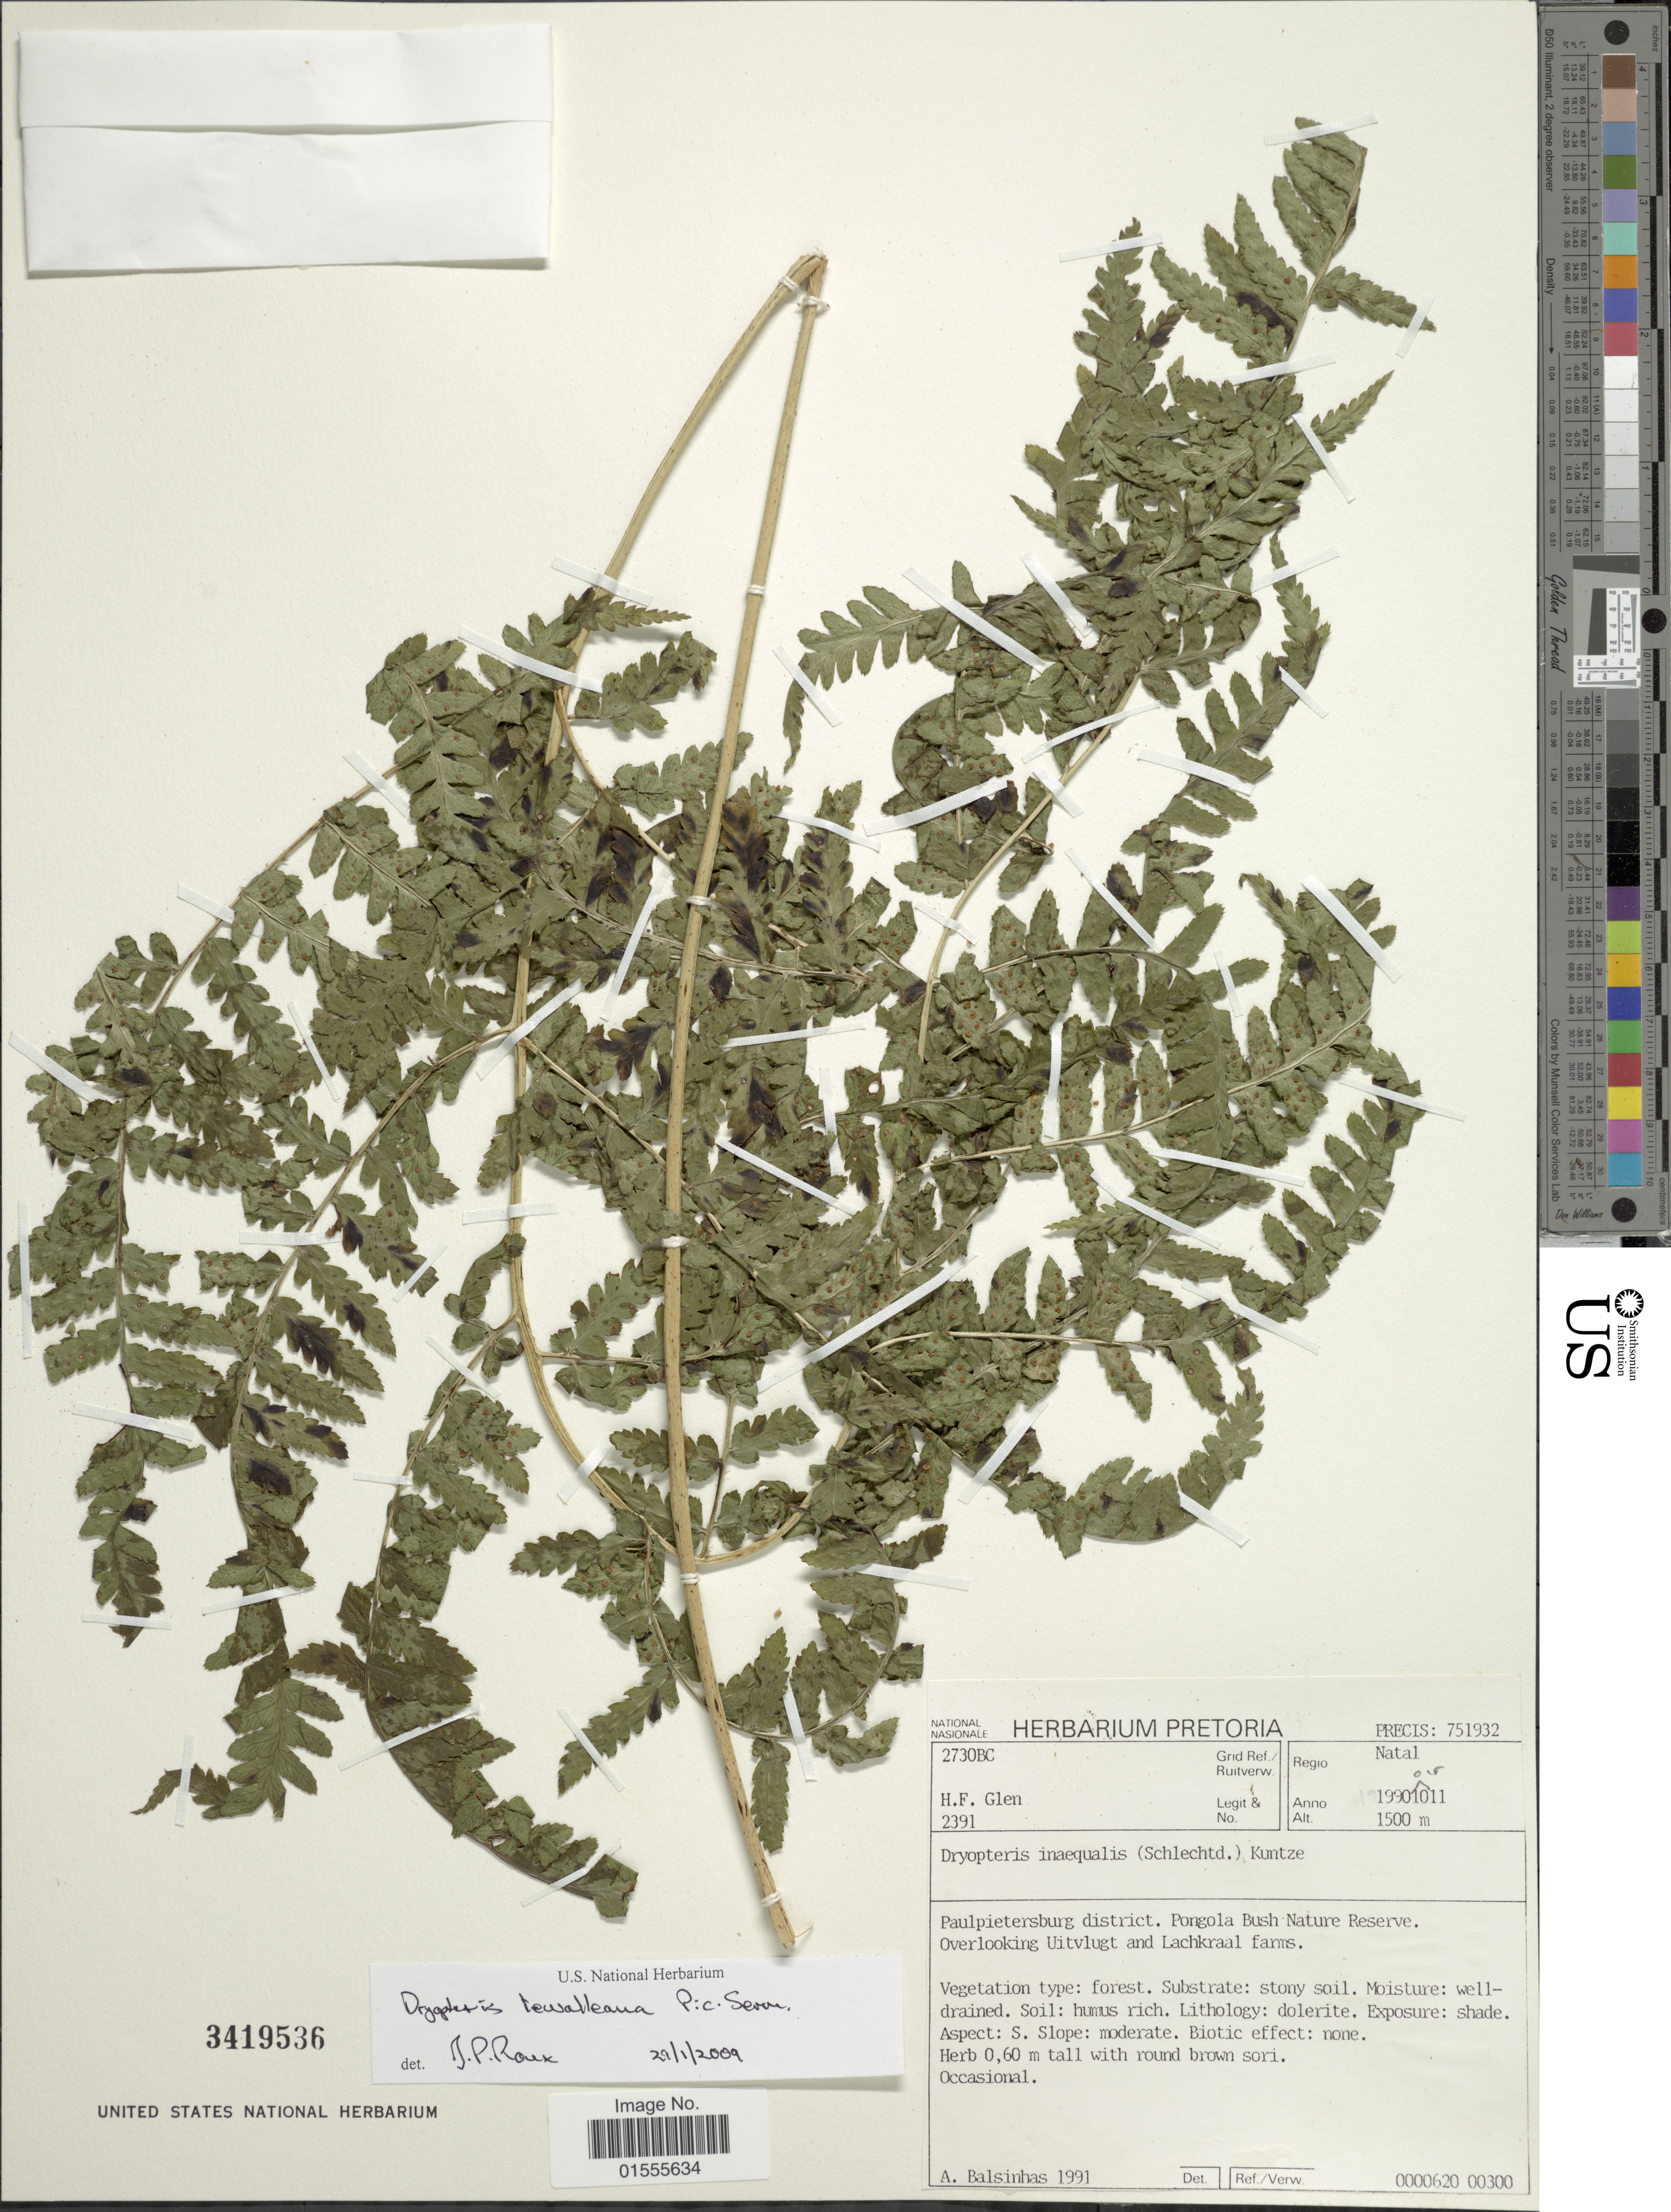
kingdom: Plantae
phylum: Tracheophyta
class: Polypodiopsida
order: Polypodiales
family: Dryopteridaceae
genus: Dryopteris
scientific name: Dryopteris lewalleana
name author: Pic. Serm.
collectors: H. F. Glen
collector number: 2391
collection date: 1990-10-11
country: South Africa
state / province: KwaZulu-Natal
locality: Regio Natal, Paulpietersburg district. Pongola Bush Nature Reserve. Overlooking Uitvlugt and Lachkraal farms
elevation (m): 1500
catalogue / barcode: US 3419536